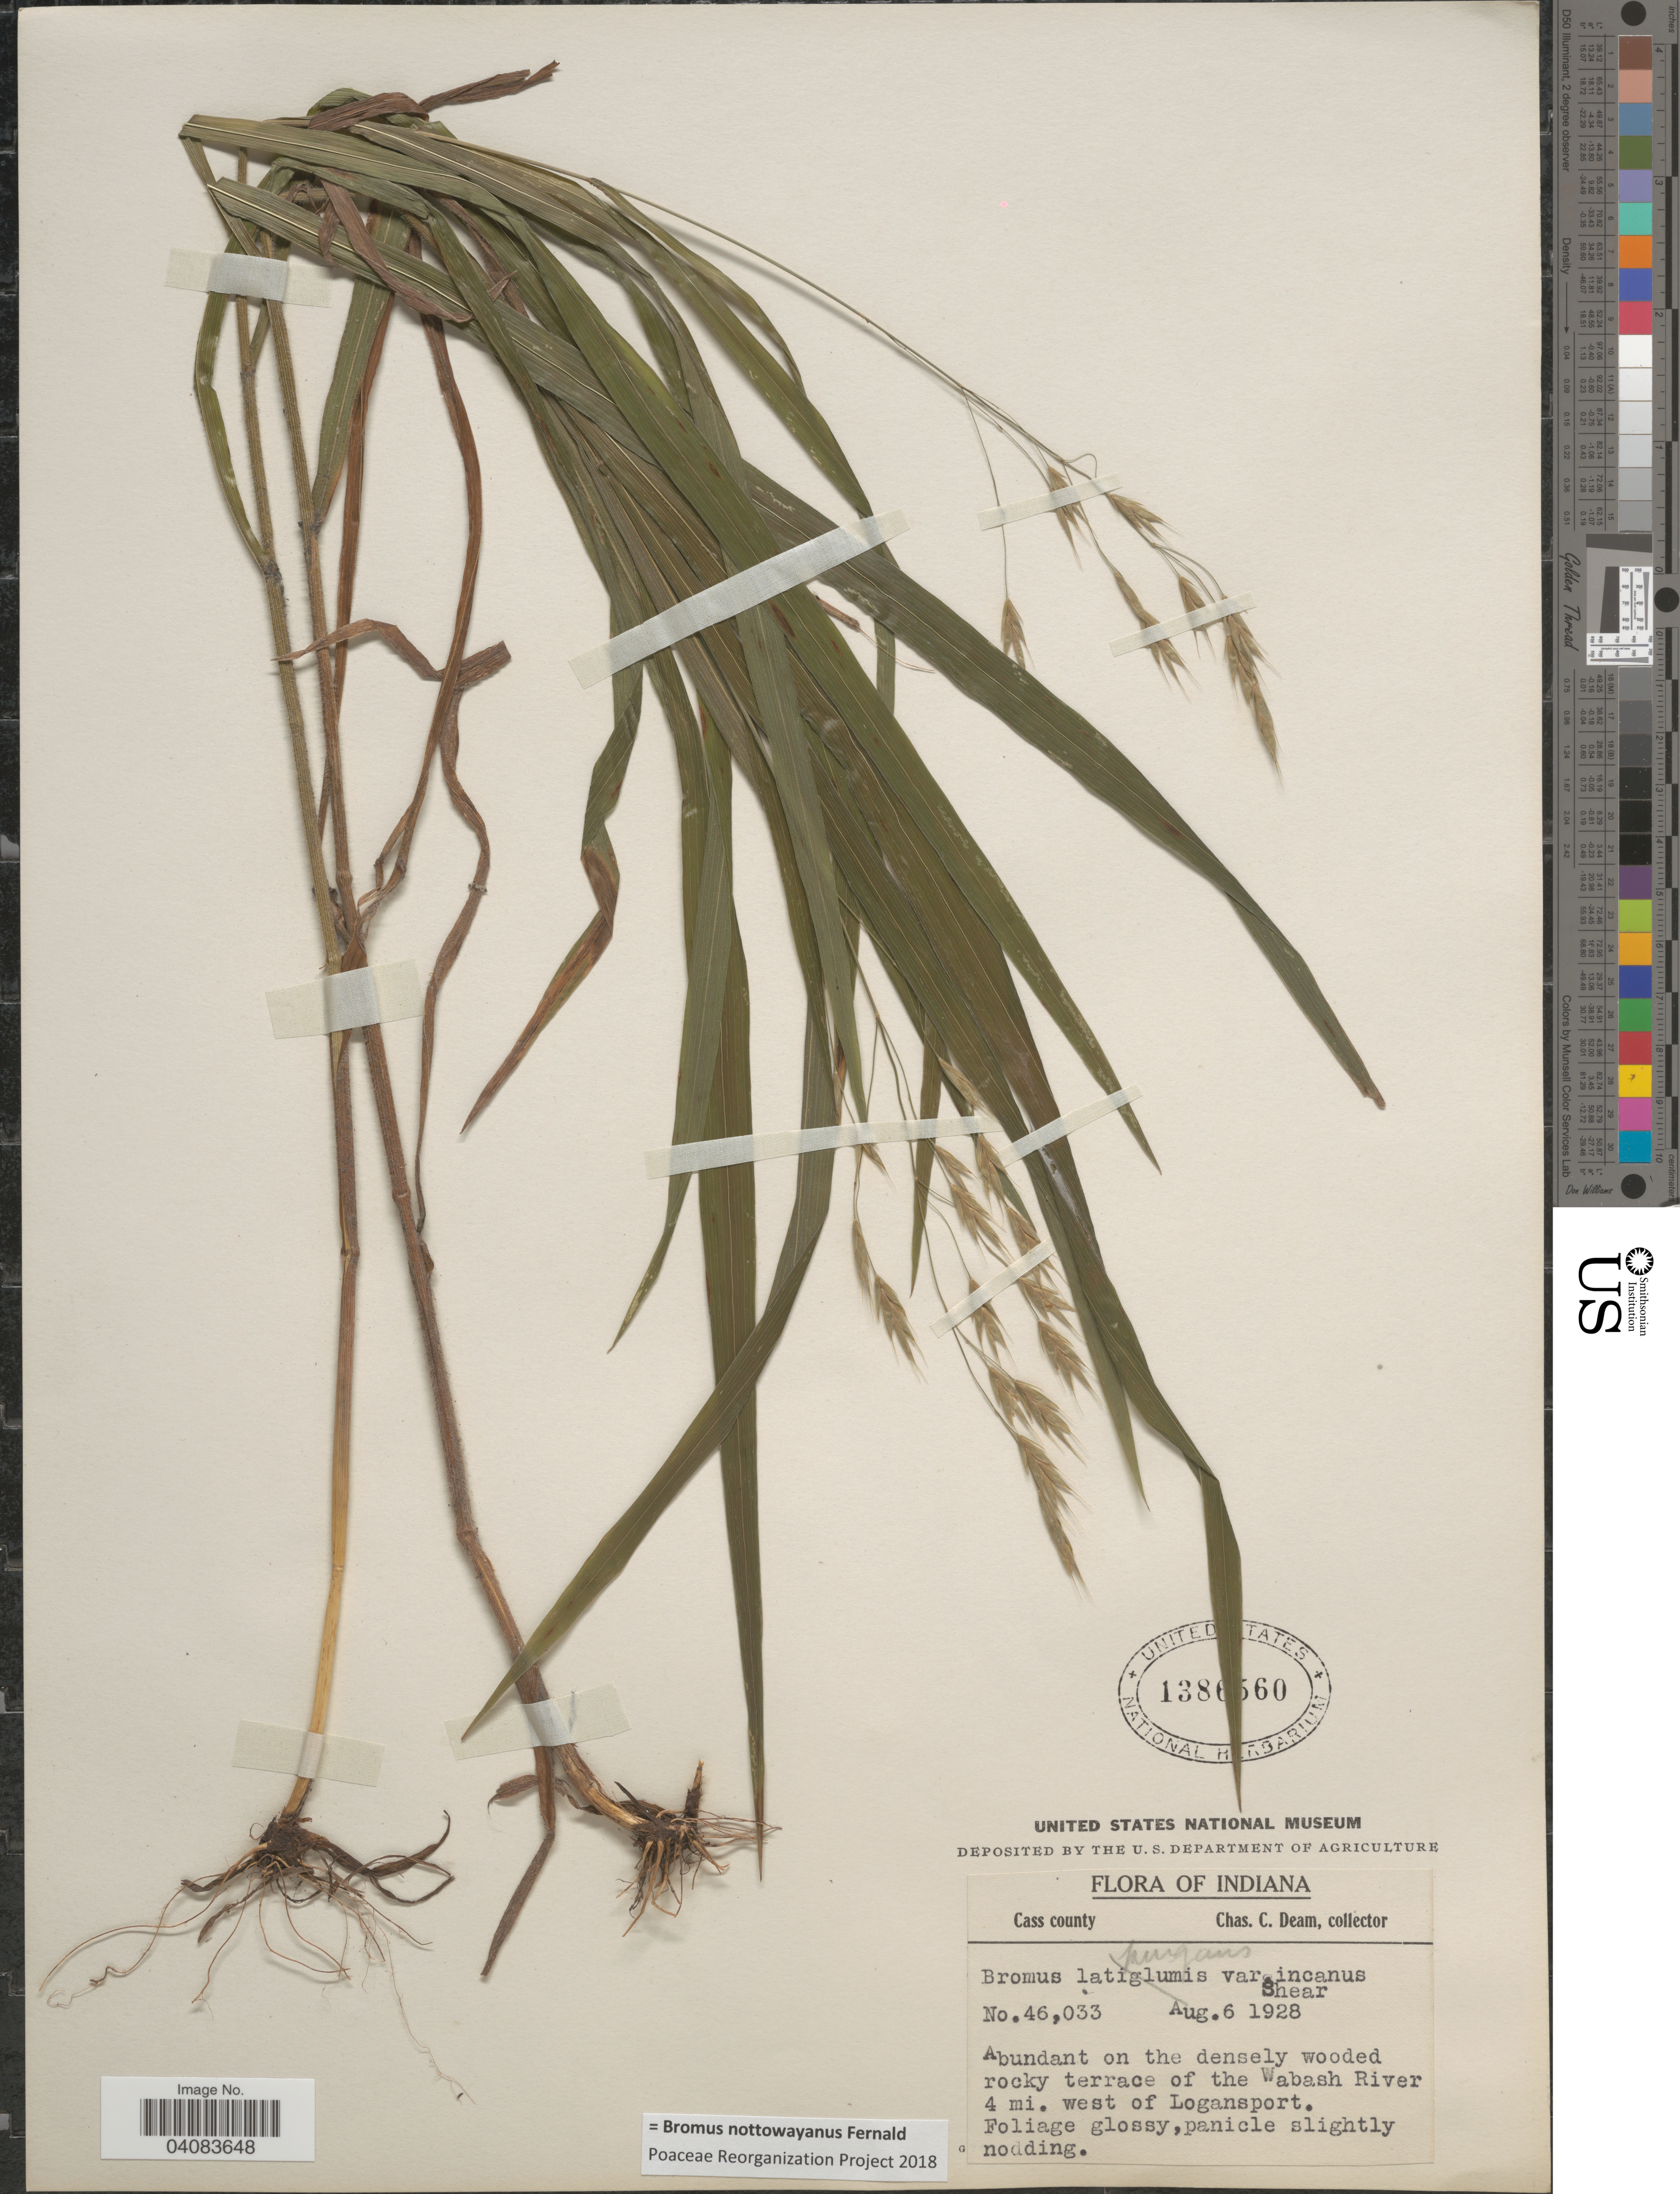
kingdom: Plantae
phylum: Tracheophyta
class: Liliopsida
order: Poales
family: Poaceae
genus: Bromus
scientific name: Bromus nottawayanus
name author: Fernald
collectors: C. C. Deam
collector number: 46033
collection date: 1928-08-06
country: United States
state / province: Indiana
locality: Cass county. Rocky terrace of the Wabash River 4 mi. west of Logansport.